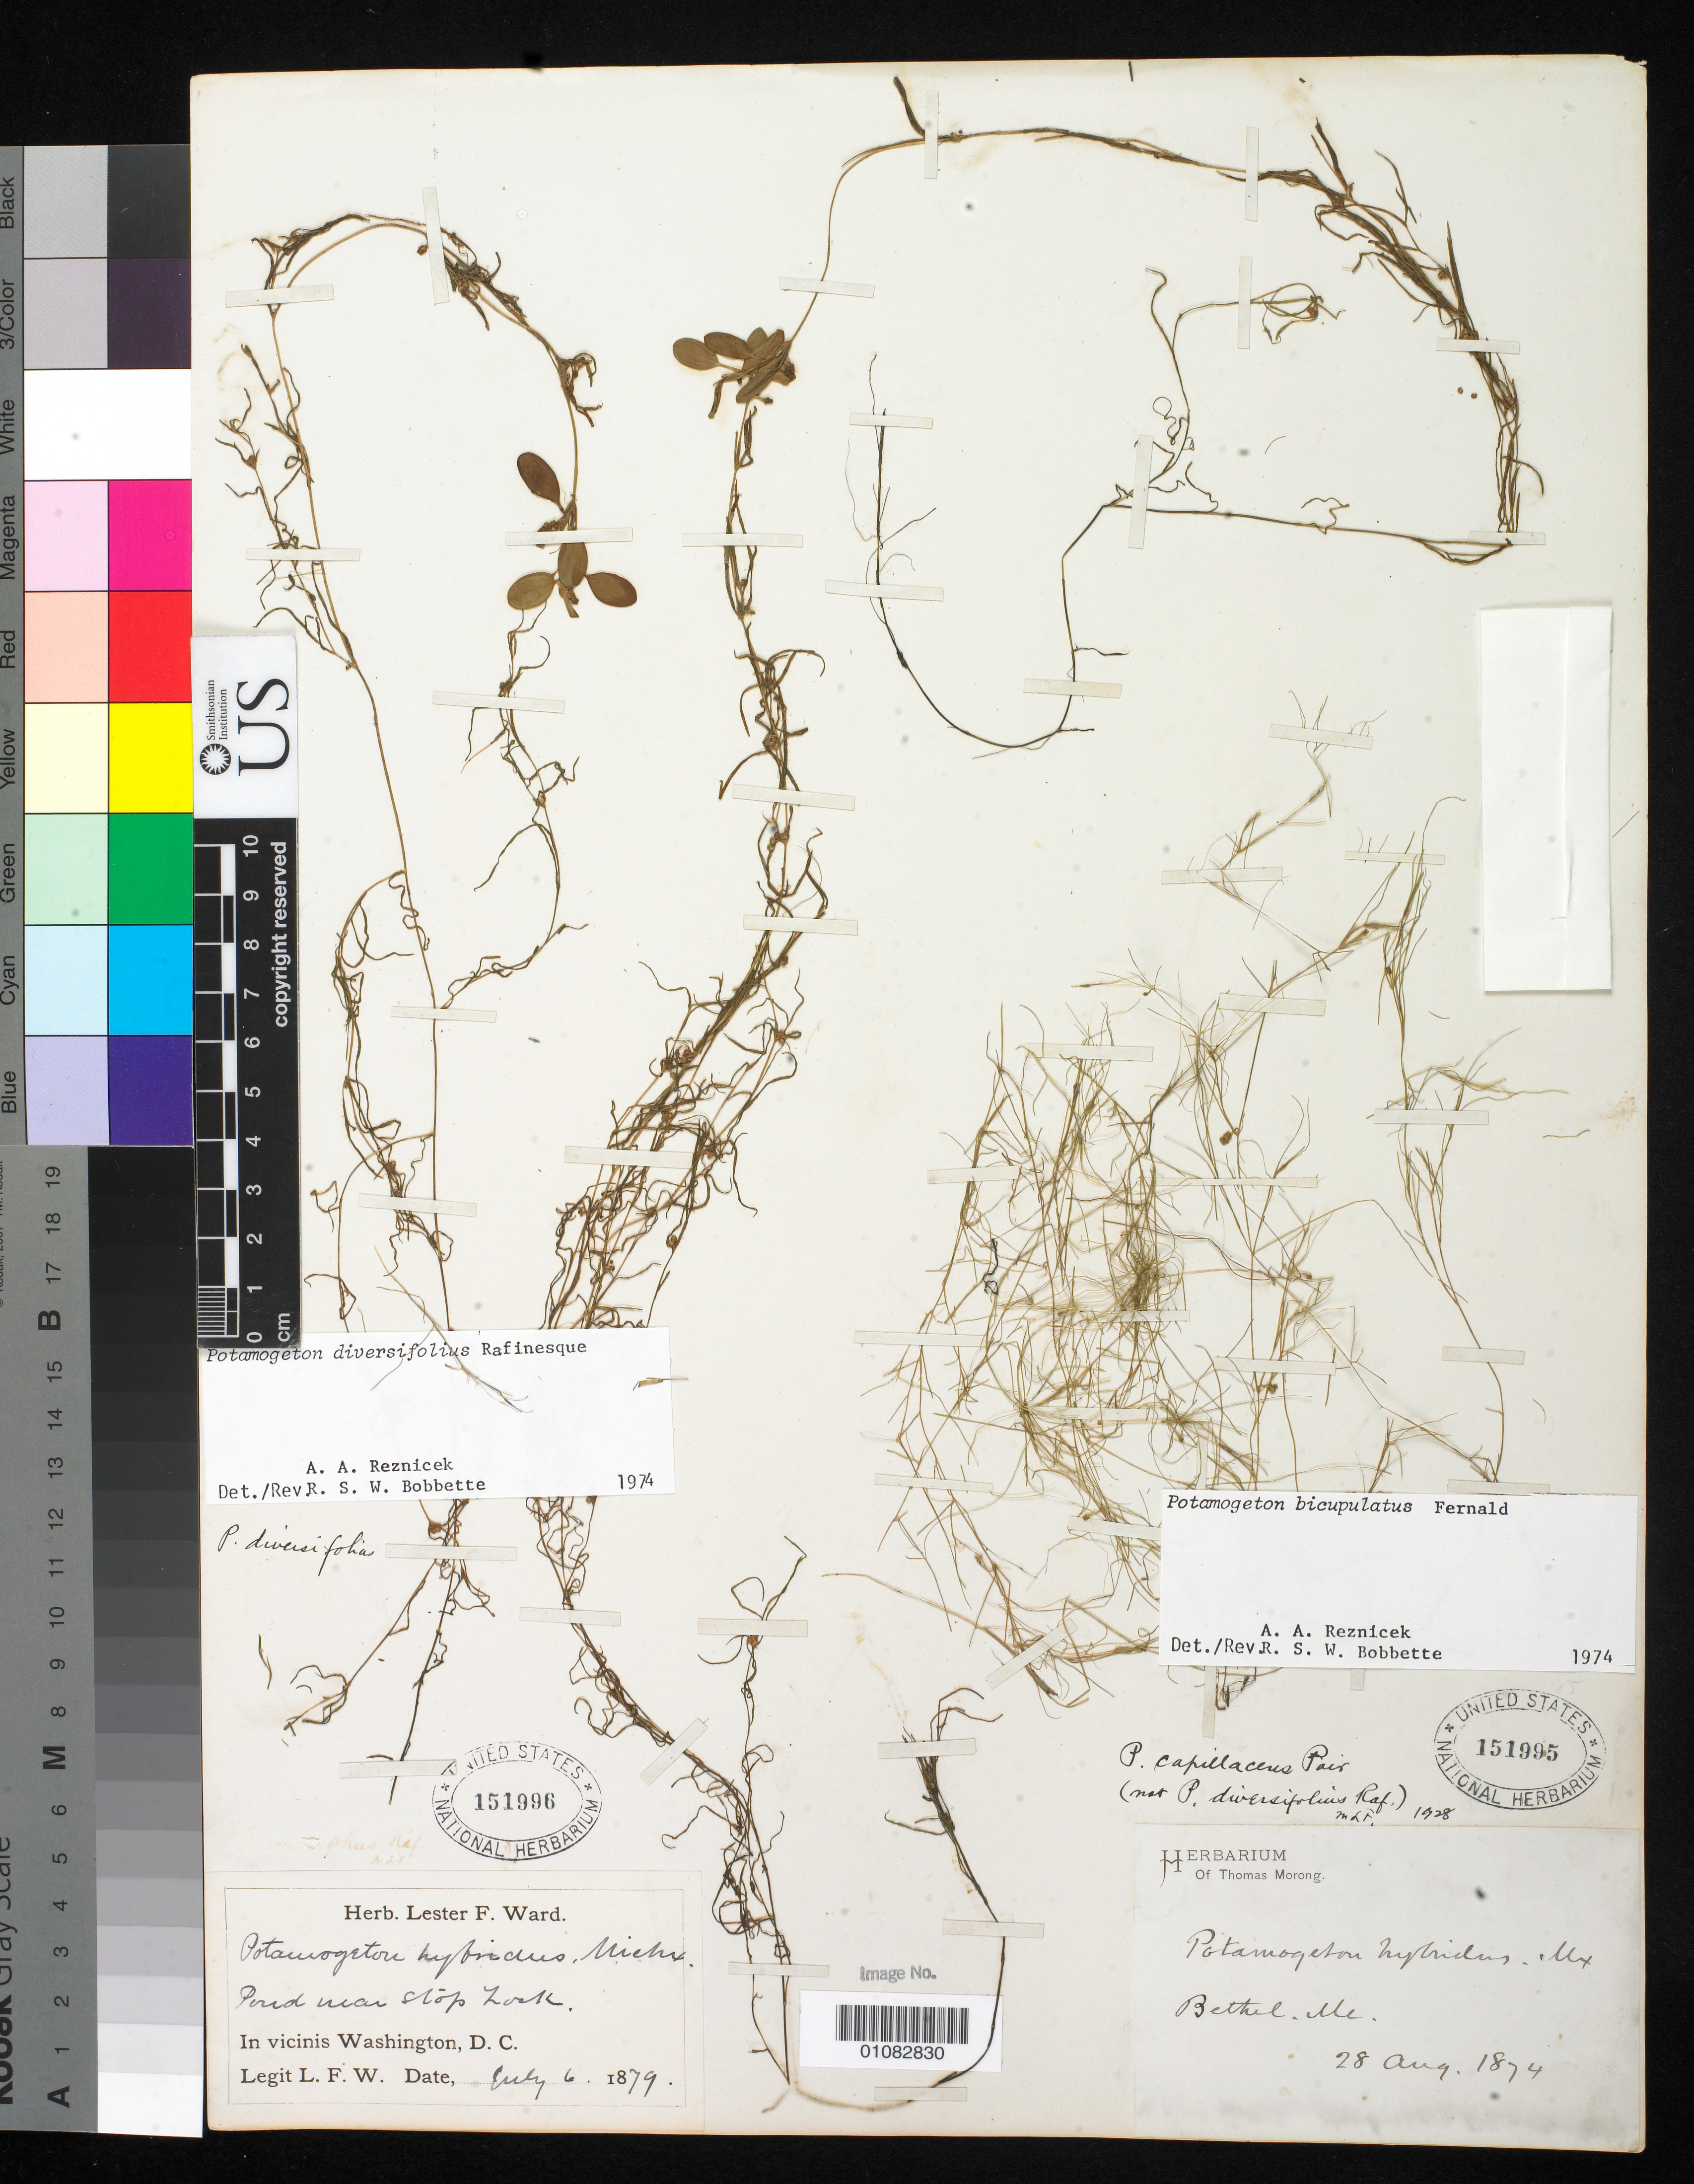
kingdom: Plantae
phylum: Tracheophyta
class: Liliopsida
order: Alismatales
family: Potamogetonaceae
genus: Potamogeton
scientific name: Potamogeton bicupulatus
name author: Fernald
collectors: ex Herb. T. Morong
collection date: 1874-08-28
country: United States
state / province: Maine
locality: Bethel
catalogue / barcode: US 151995